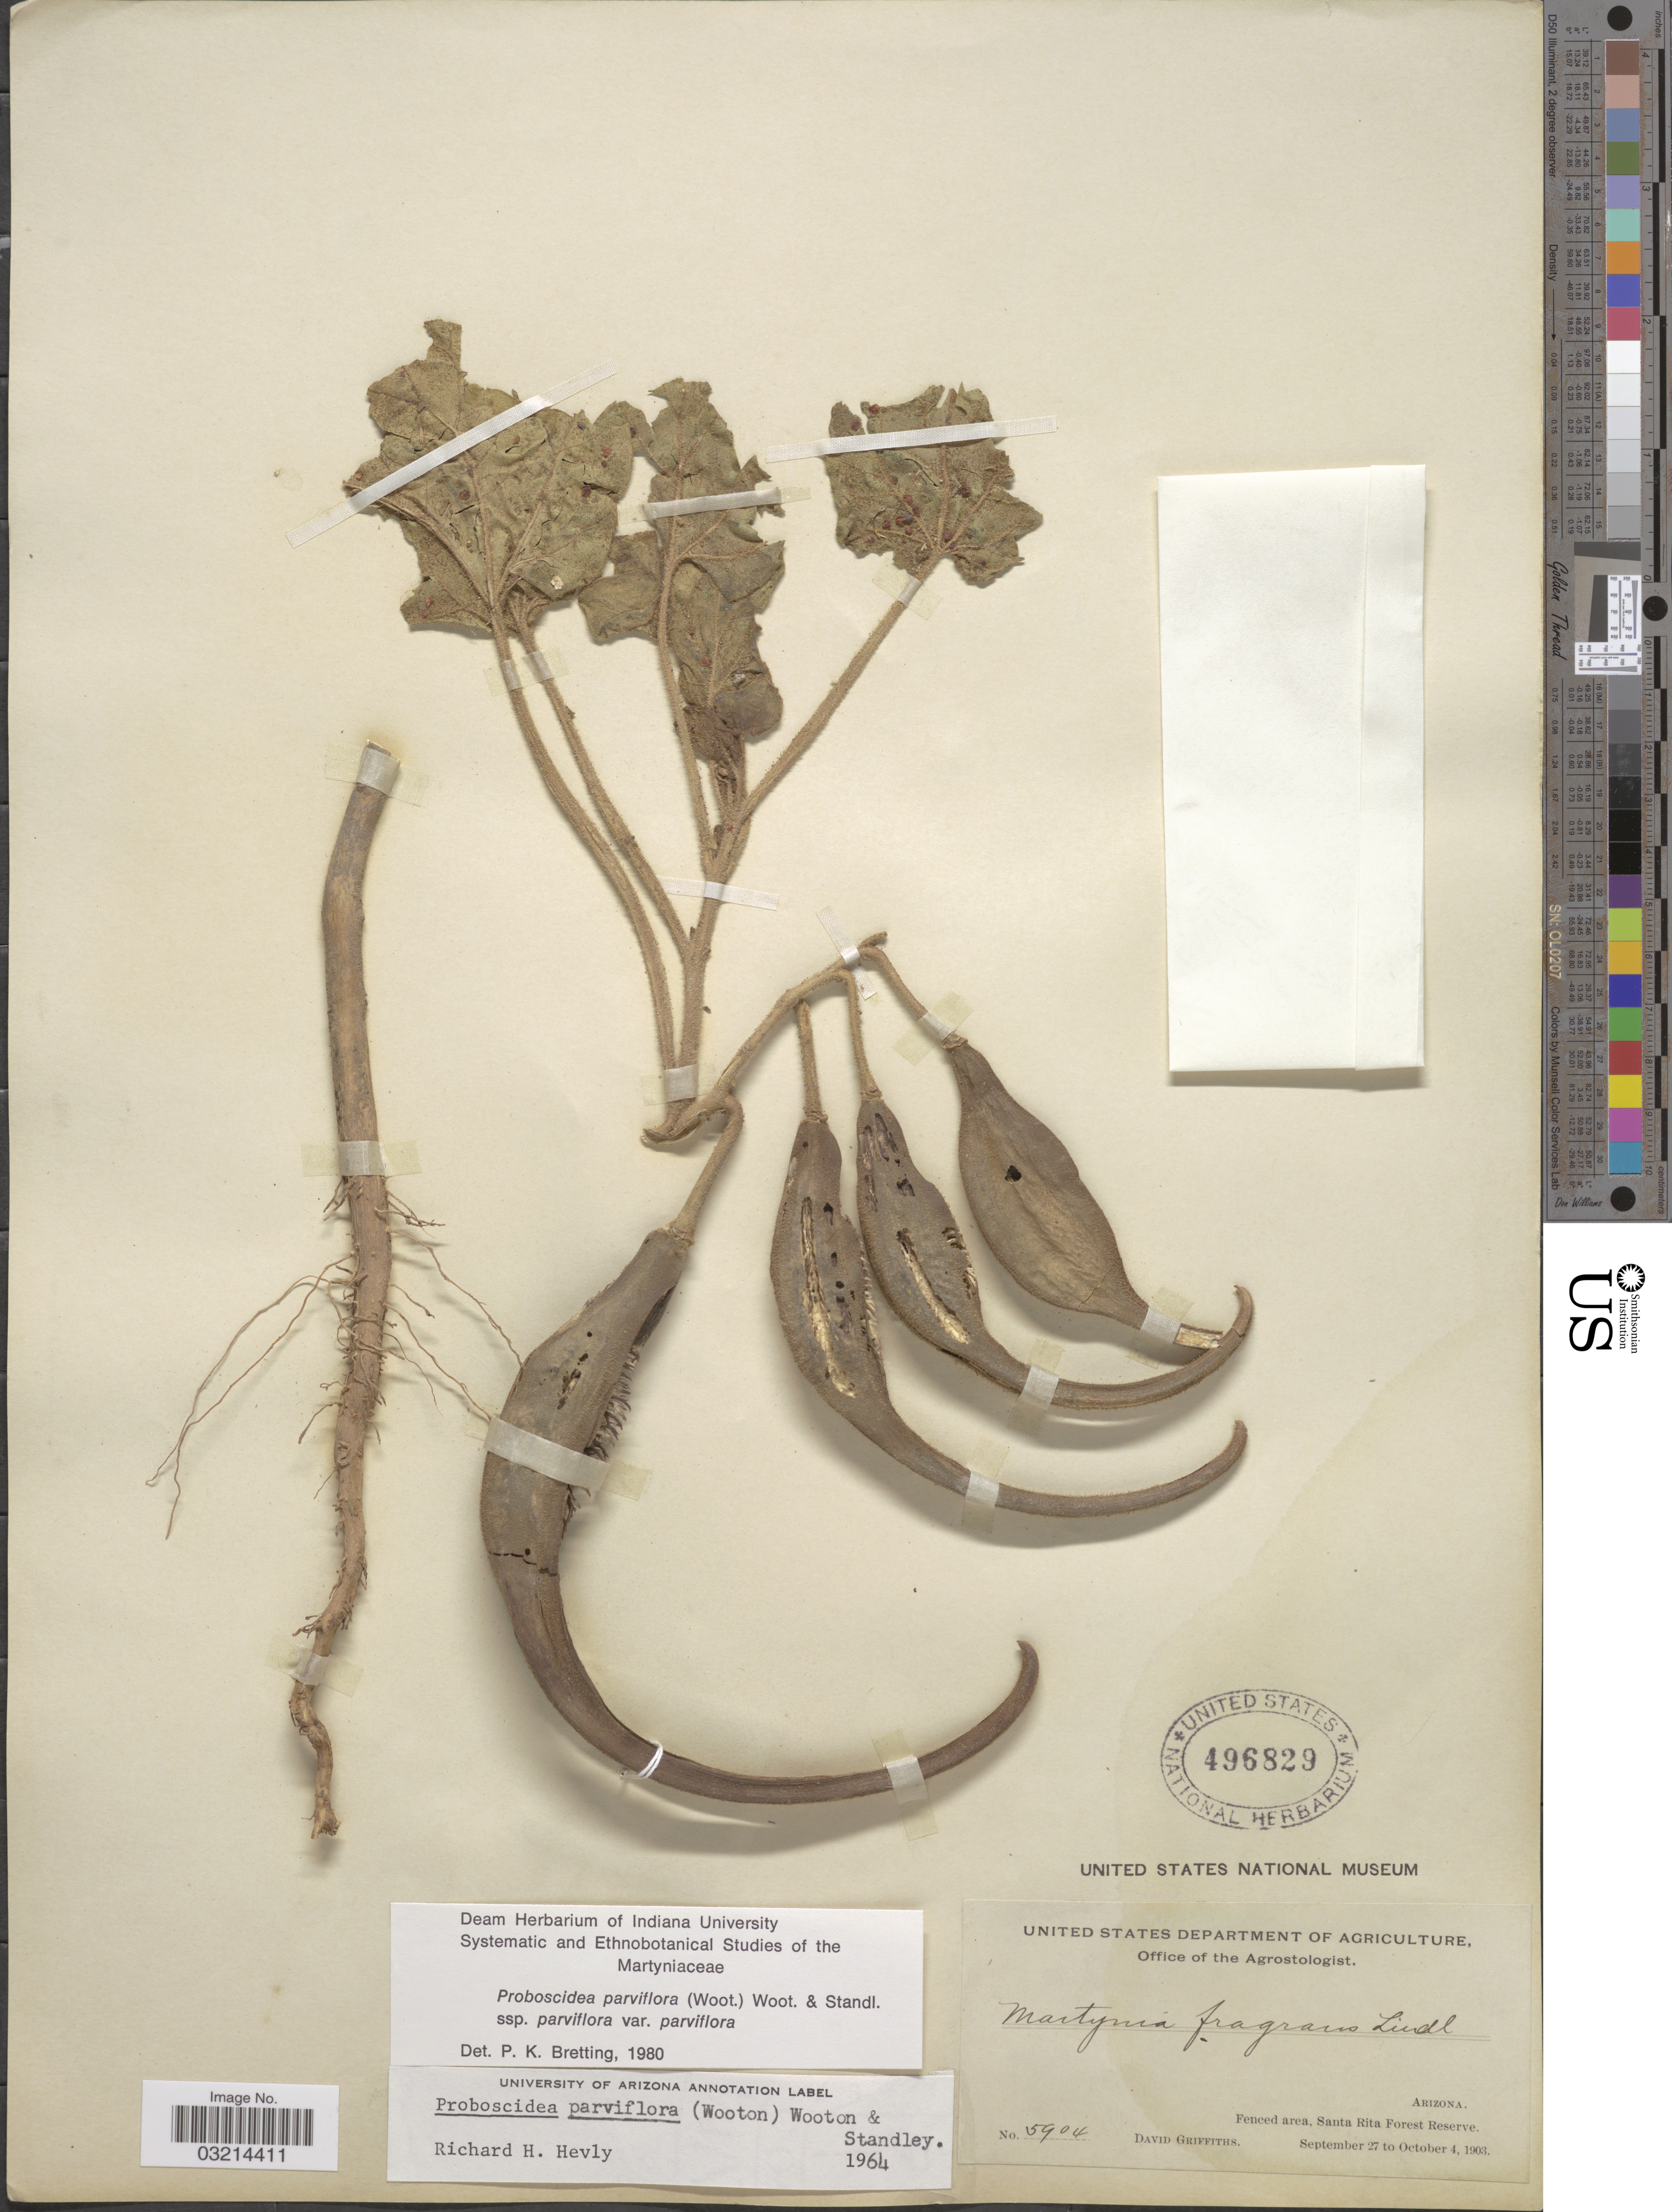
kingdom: Plantae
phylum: Tracheophyta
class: Magnoliopsida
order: Lamiales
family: Martyniaceae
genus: Proboscidea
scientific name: Proboscidea parviflora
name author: (Wooton) Wooton & Standl.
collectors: D. Griffiths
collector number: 5904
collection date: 1903-09-27/1903-10-04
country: United States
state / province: Arizona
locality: Fenced area, Santa Rita Forest Reserve.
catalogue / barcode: US 496829